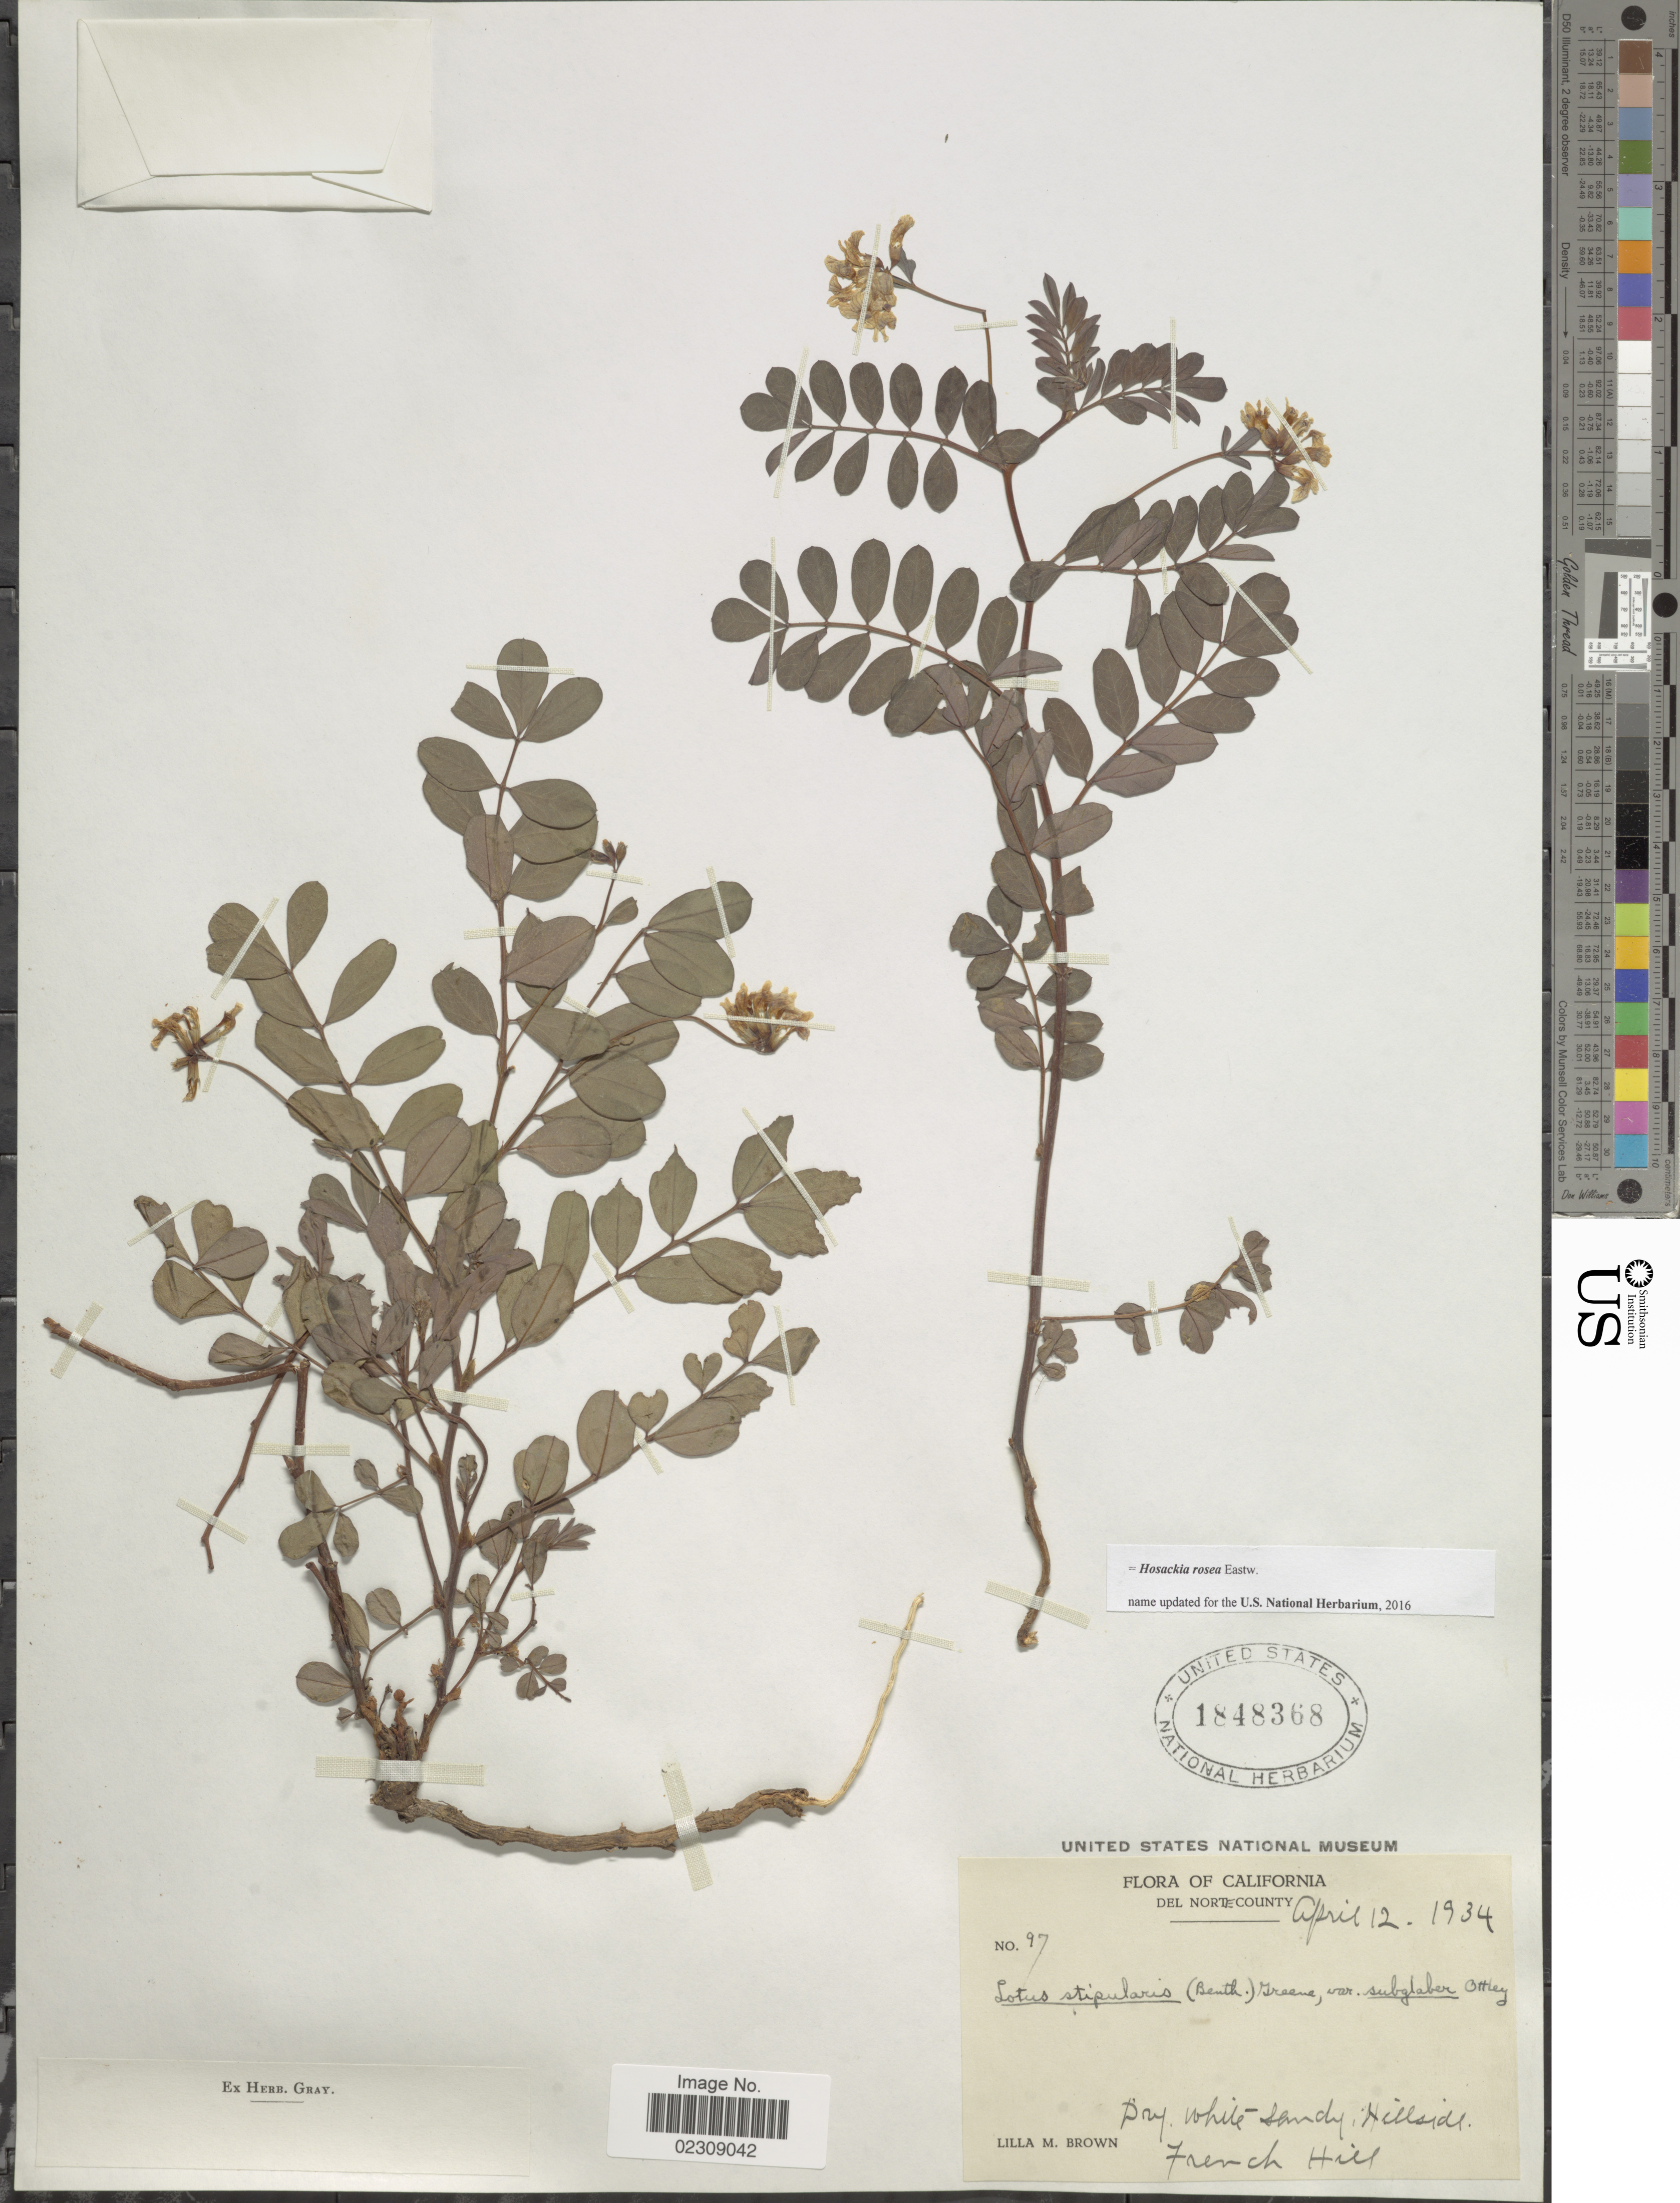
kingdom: Plantae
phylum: Tracheophyta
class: Magnoliopsida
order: Fabales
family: Fabaceae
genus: Hosackia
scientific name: Hosackia rosea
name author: Eastw.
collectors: L. M. Brown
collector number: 97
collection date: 1934-04-12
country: United States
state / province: California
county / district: Del Norte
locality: Del Norte County. Dry white sandy Hillside. French Hill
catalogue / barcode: US 1848368